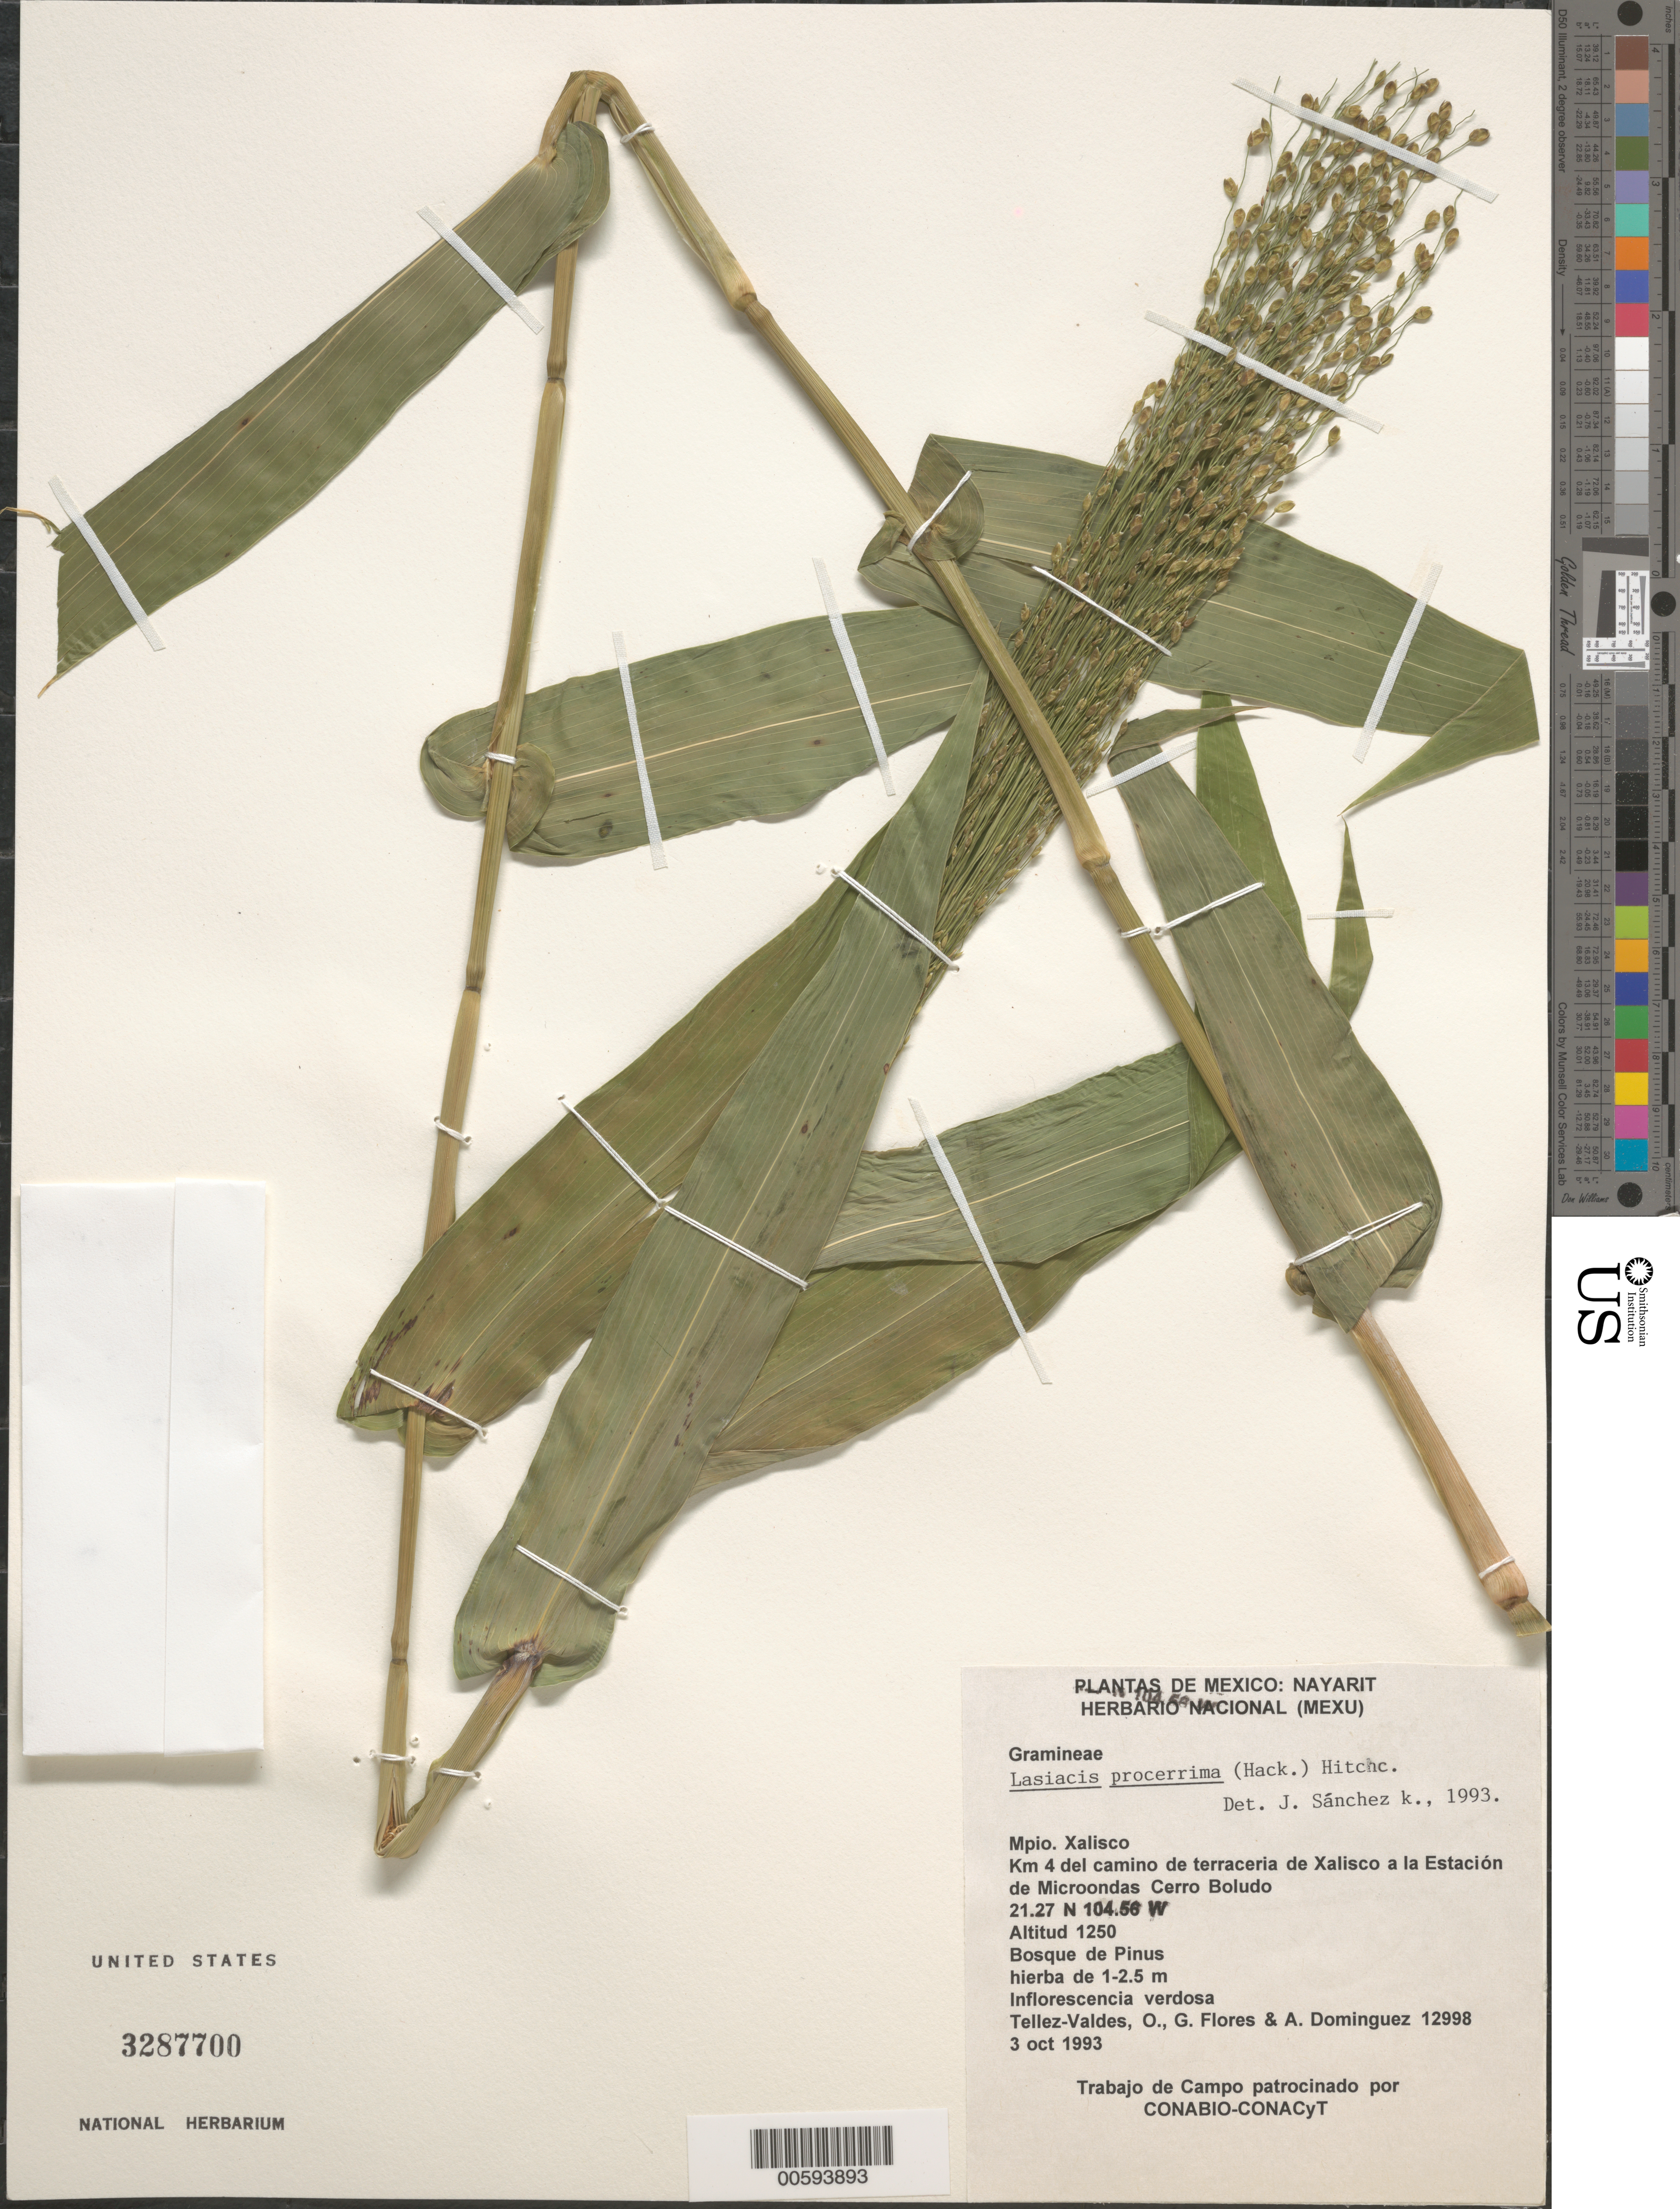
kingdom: Plantae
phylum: Tracheophyta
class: Liliopsida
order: Poales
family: Poaceae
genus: Lasiacis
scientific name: Lasiacis procerrima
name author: (Hack.) Hitchc.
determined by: Sánchez K., J.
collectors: O. Téllez V., G. Flores F. & A. Dominguez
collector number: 12998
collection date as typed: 3 Oct 1993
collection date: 1993-10-03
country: Mexico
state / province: Nayarit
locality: Mpio. Xalisco, km 4 del camino de terraceria de Xalisco a la Estación de Microondas Cerro Boludo.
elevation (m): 1250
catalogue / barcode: US 3287700